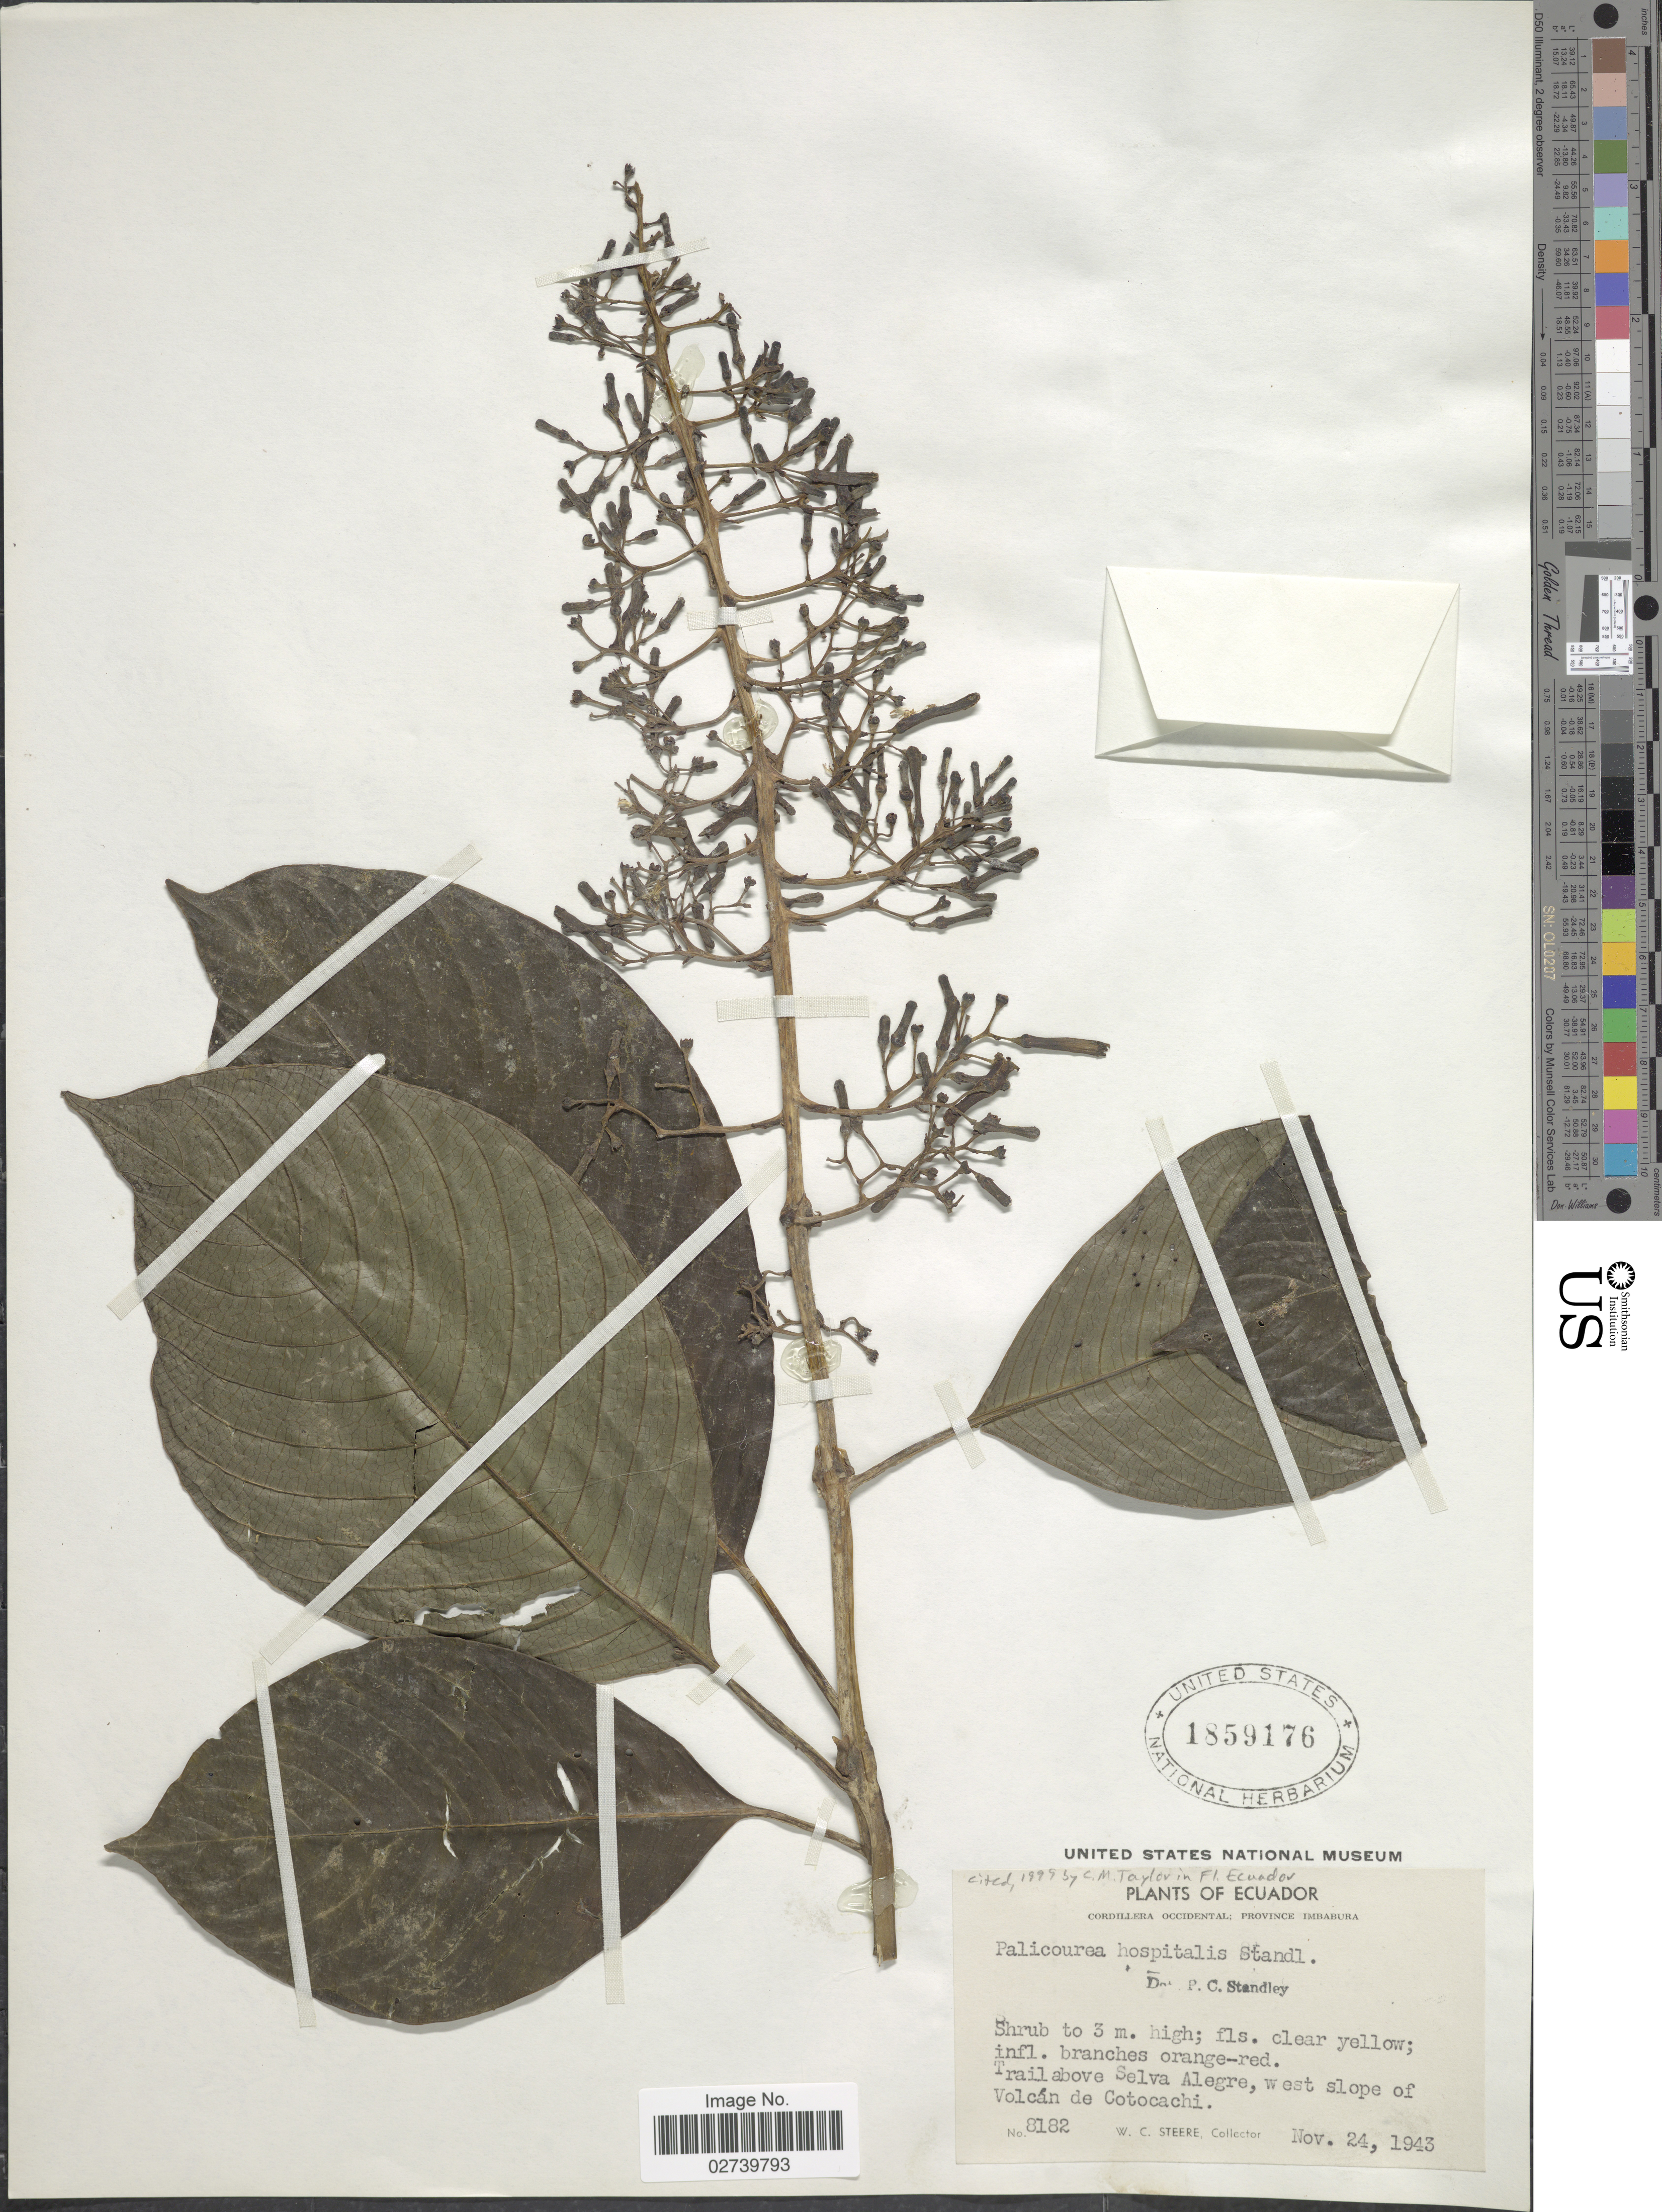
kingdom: Plantae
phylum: Tracheophyta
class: Magnoliopsida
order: Gentianales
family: Rubiaceae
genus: Palicourea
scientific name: Palicourea hospitalis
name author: Standl.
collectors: W. C. Steere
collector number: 8182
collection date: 1943-11-24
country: Ecuador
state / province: Imbabura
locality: Cordillera Occidental. Trail above Selva Alegre, west slope of Volcán de Cotocachi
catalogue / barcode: US 1859176